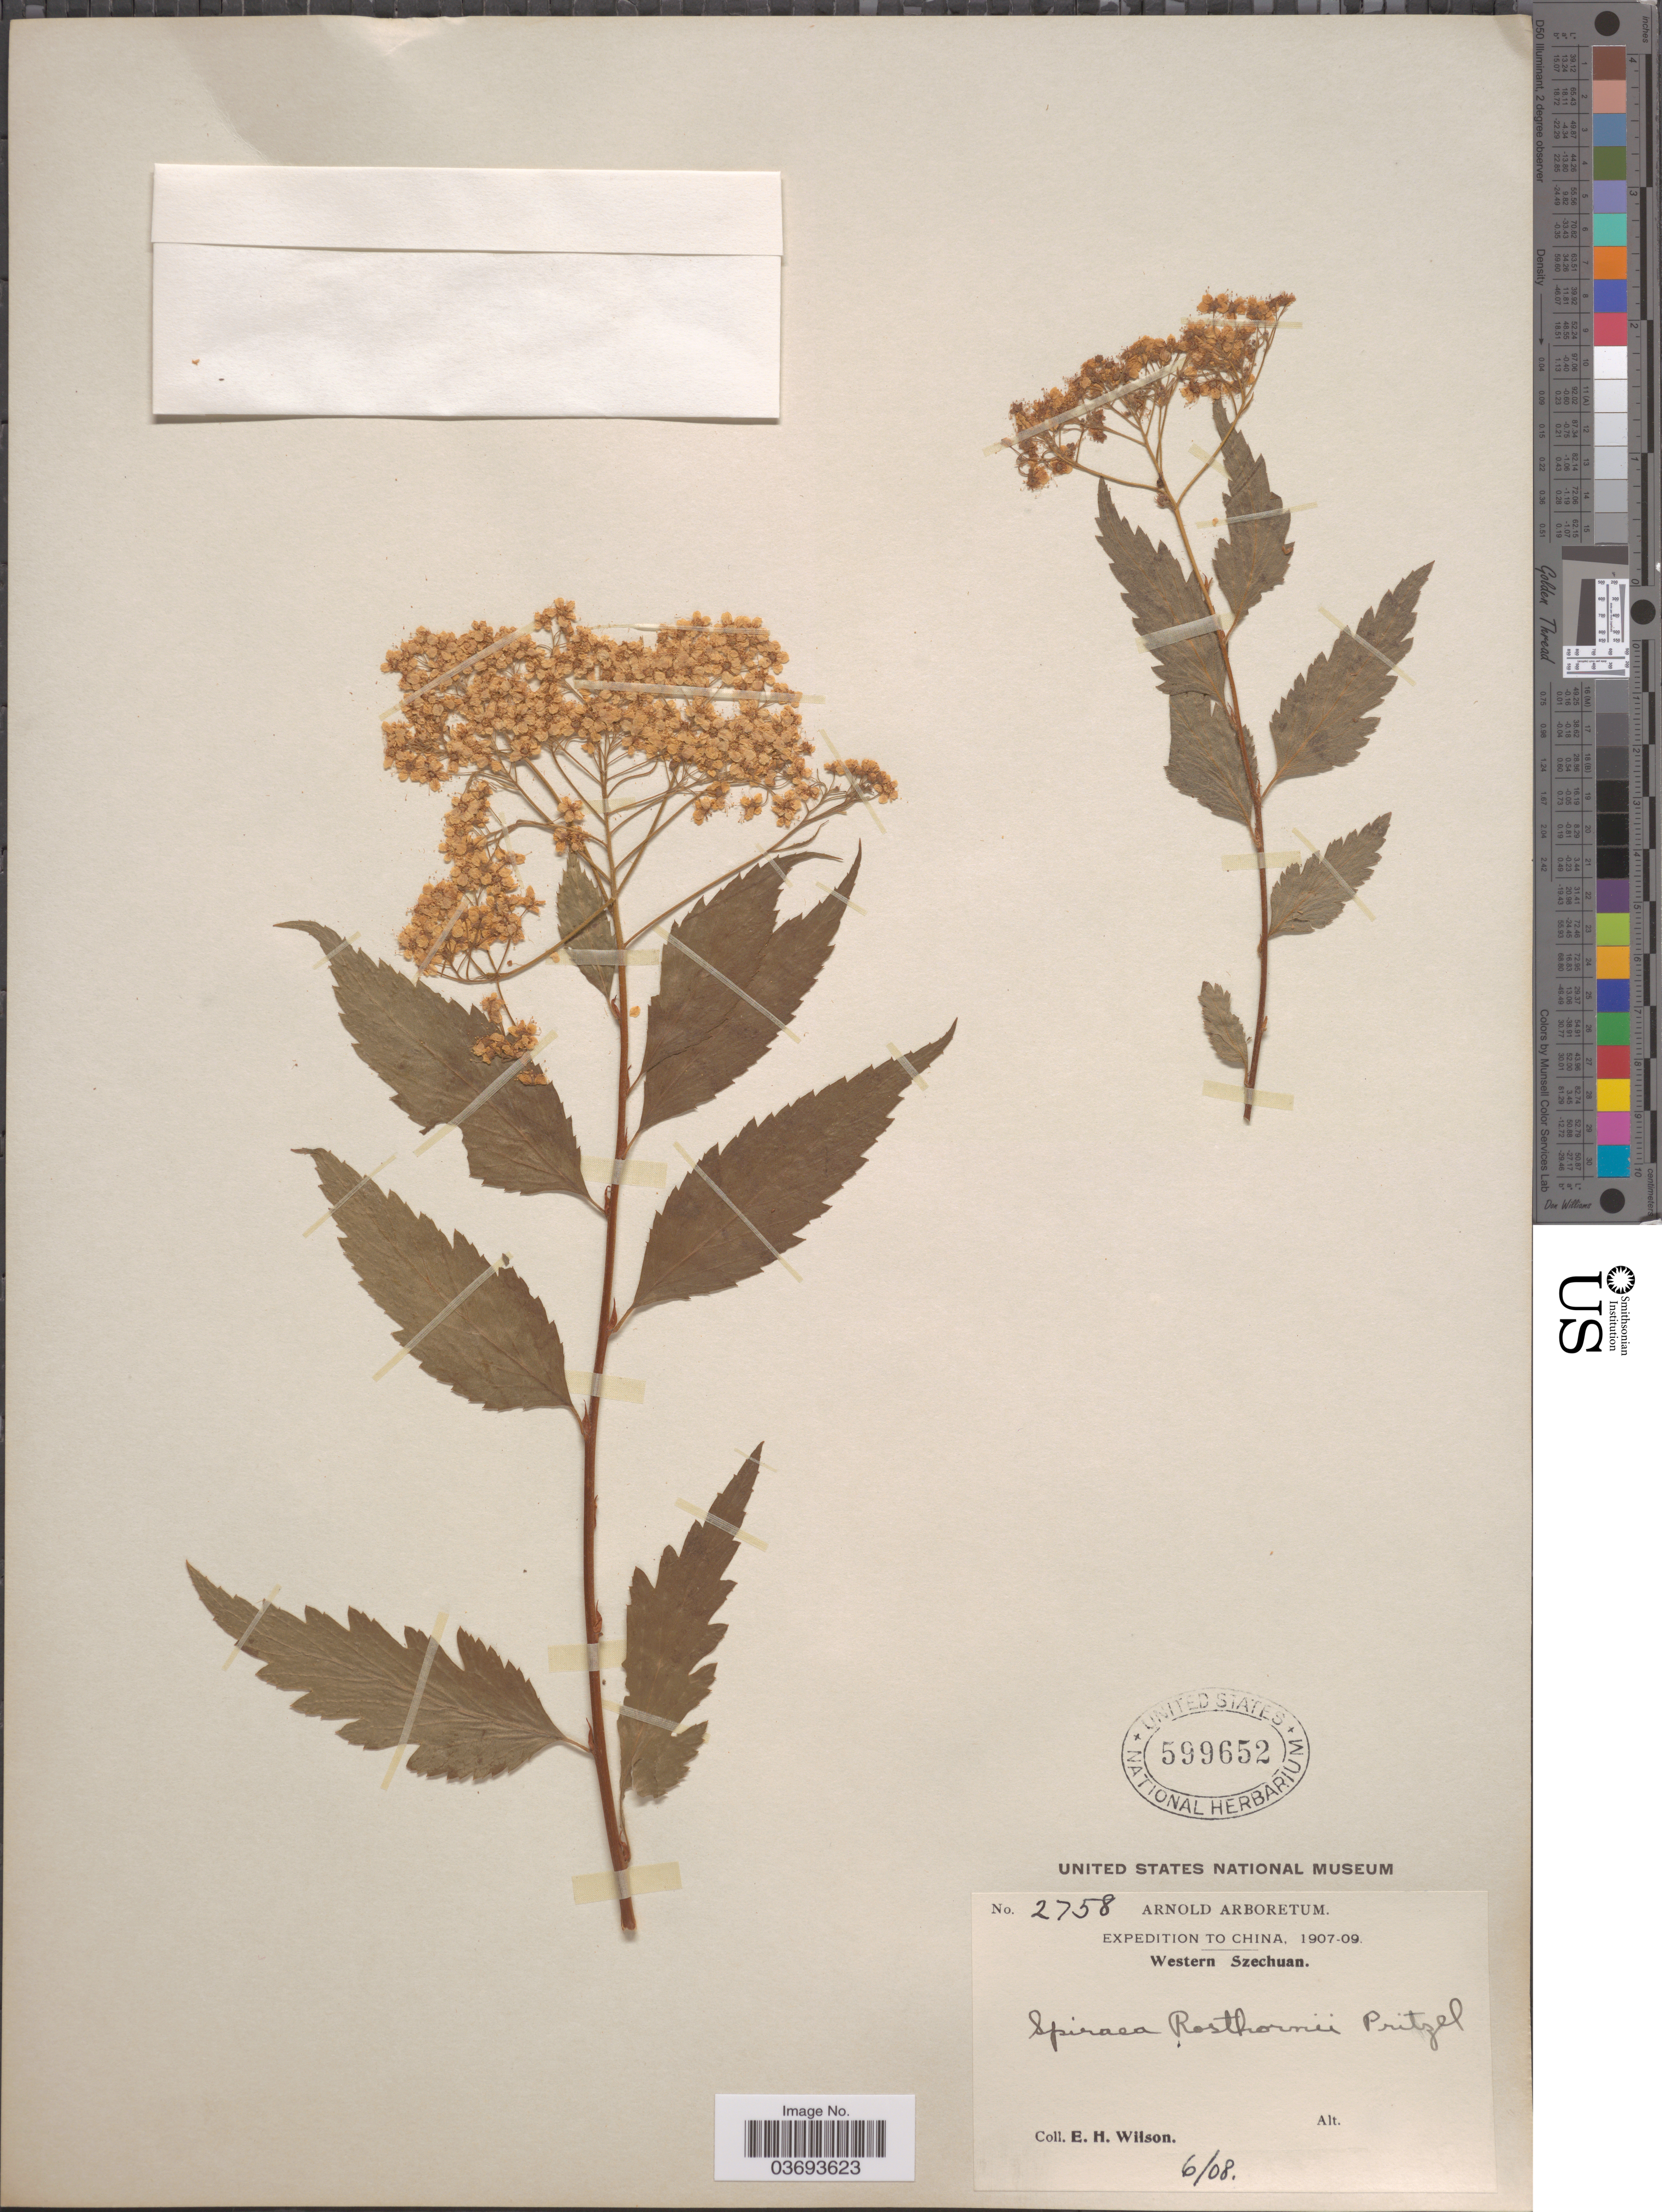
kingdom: Plantae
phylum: Tracheophyta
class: Magnoliopsida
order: Rosales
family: Rosaceae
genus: Spiraea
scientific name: Spiraea rosthornii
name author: E. Pritz.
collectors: E. Wilson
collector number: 2758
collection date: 1908-06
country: China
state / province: Sichuan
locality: Western Szechuan.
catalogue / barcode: US 599652